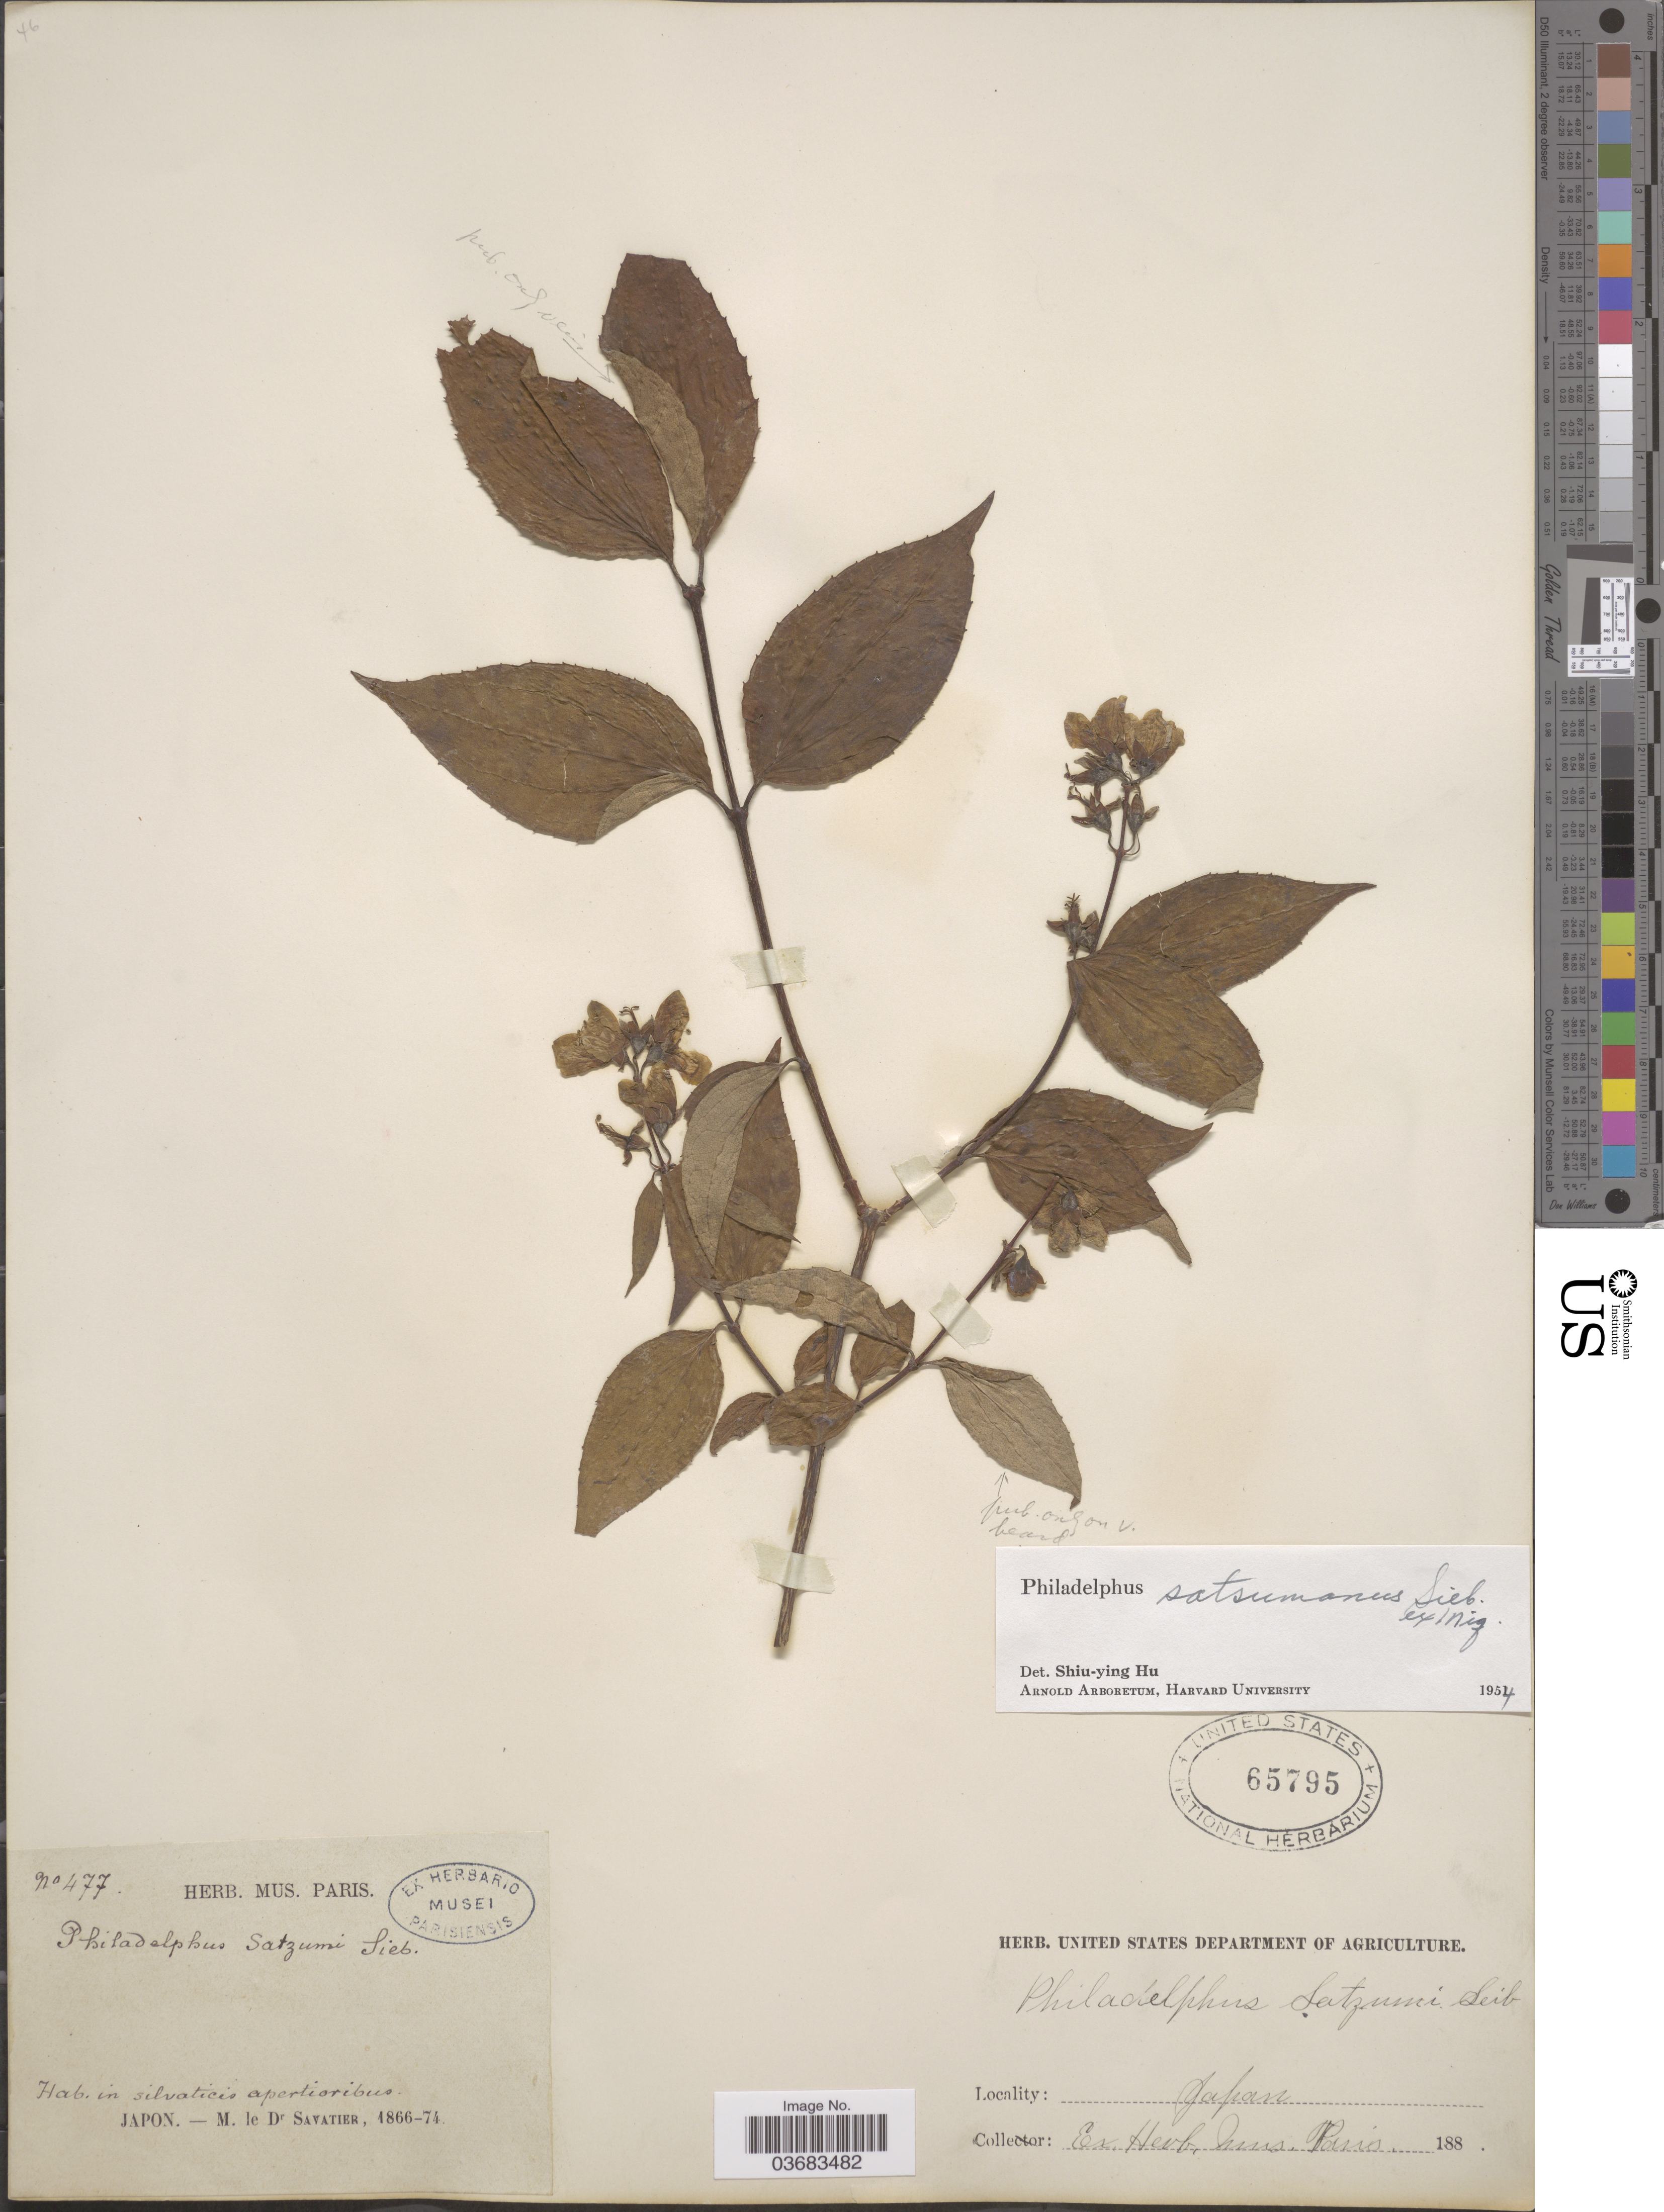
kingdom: Plantae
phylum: Tracheophyta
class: Magnoliopsida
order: Cornales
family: Hydrangeaceae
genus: Philadelphus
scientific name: Philadelphus satsumanus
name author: Miq.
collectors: M. Savatier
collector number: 477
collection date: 1866/1874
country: Japan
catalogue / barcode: US 65795